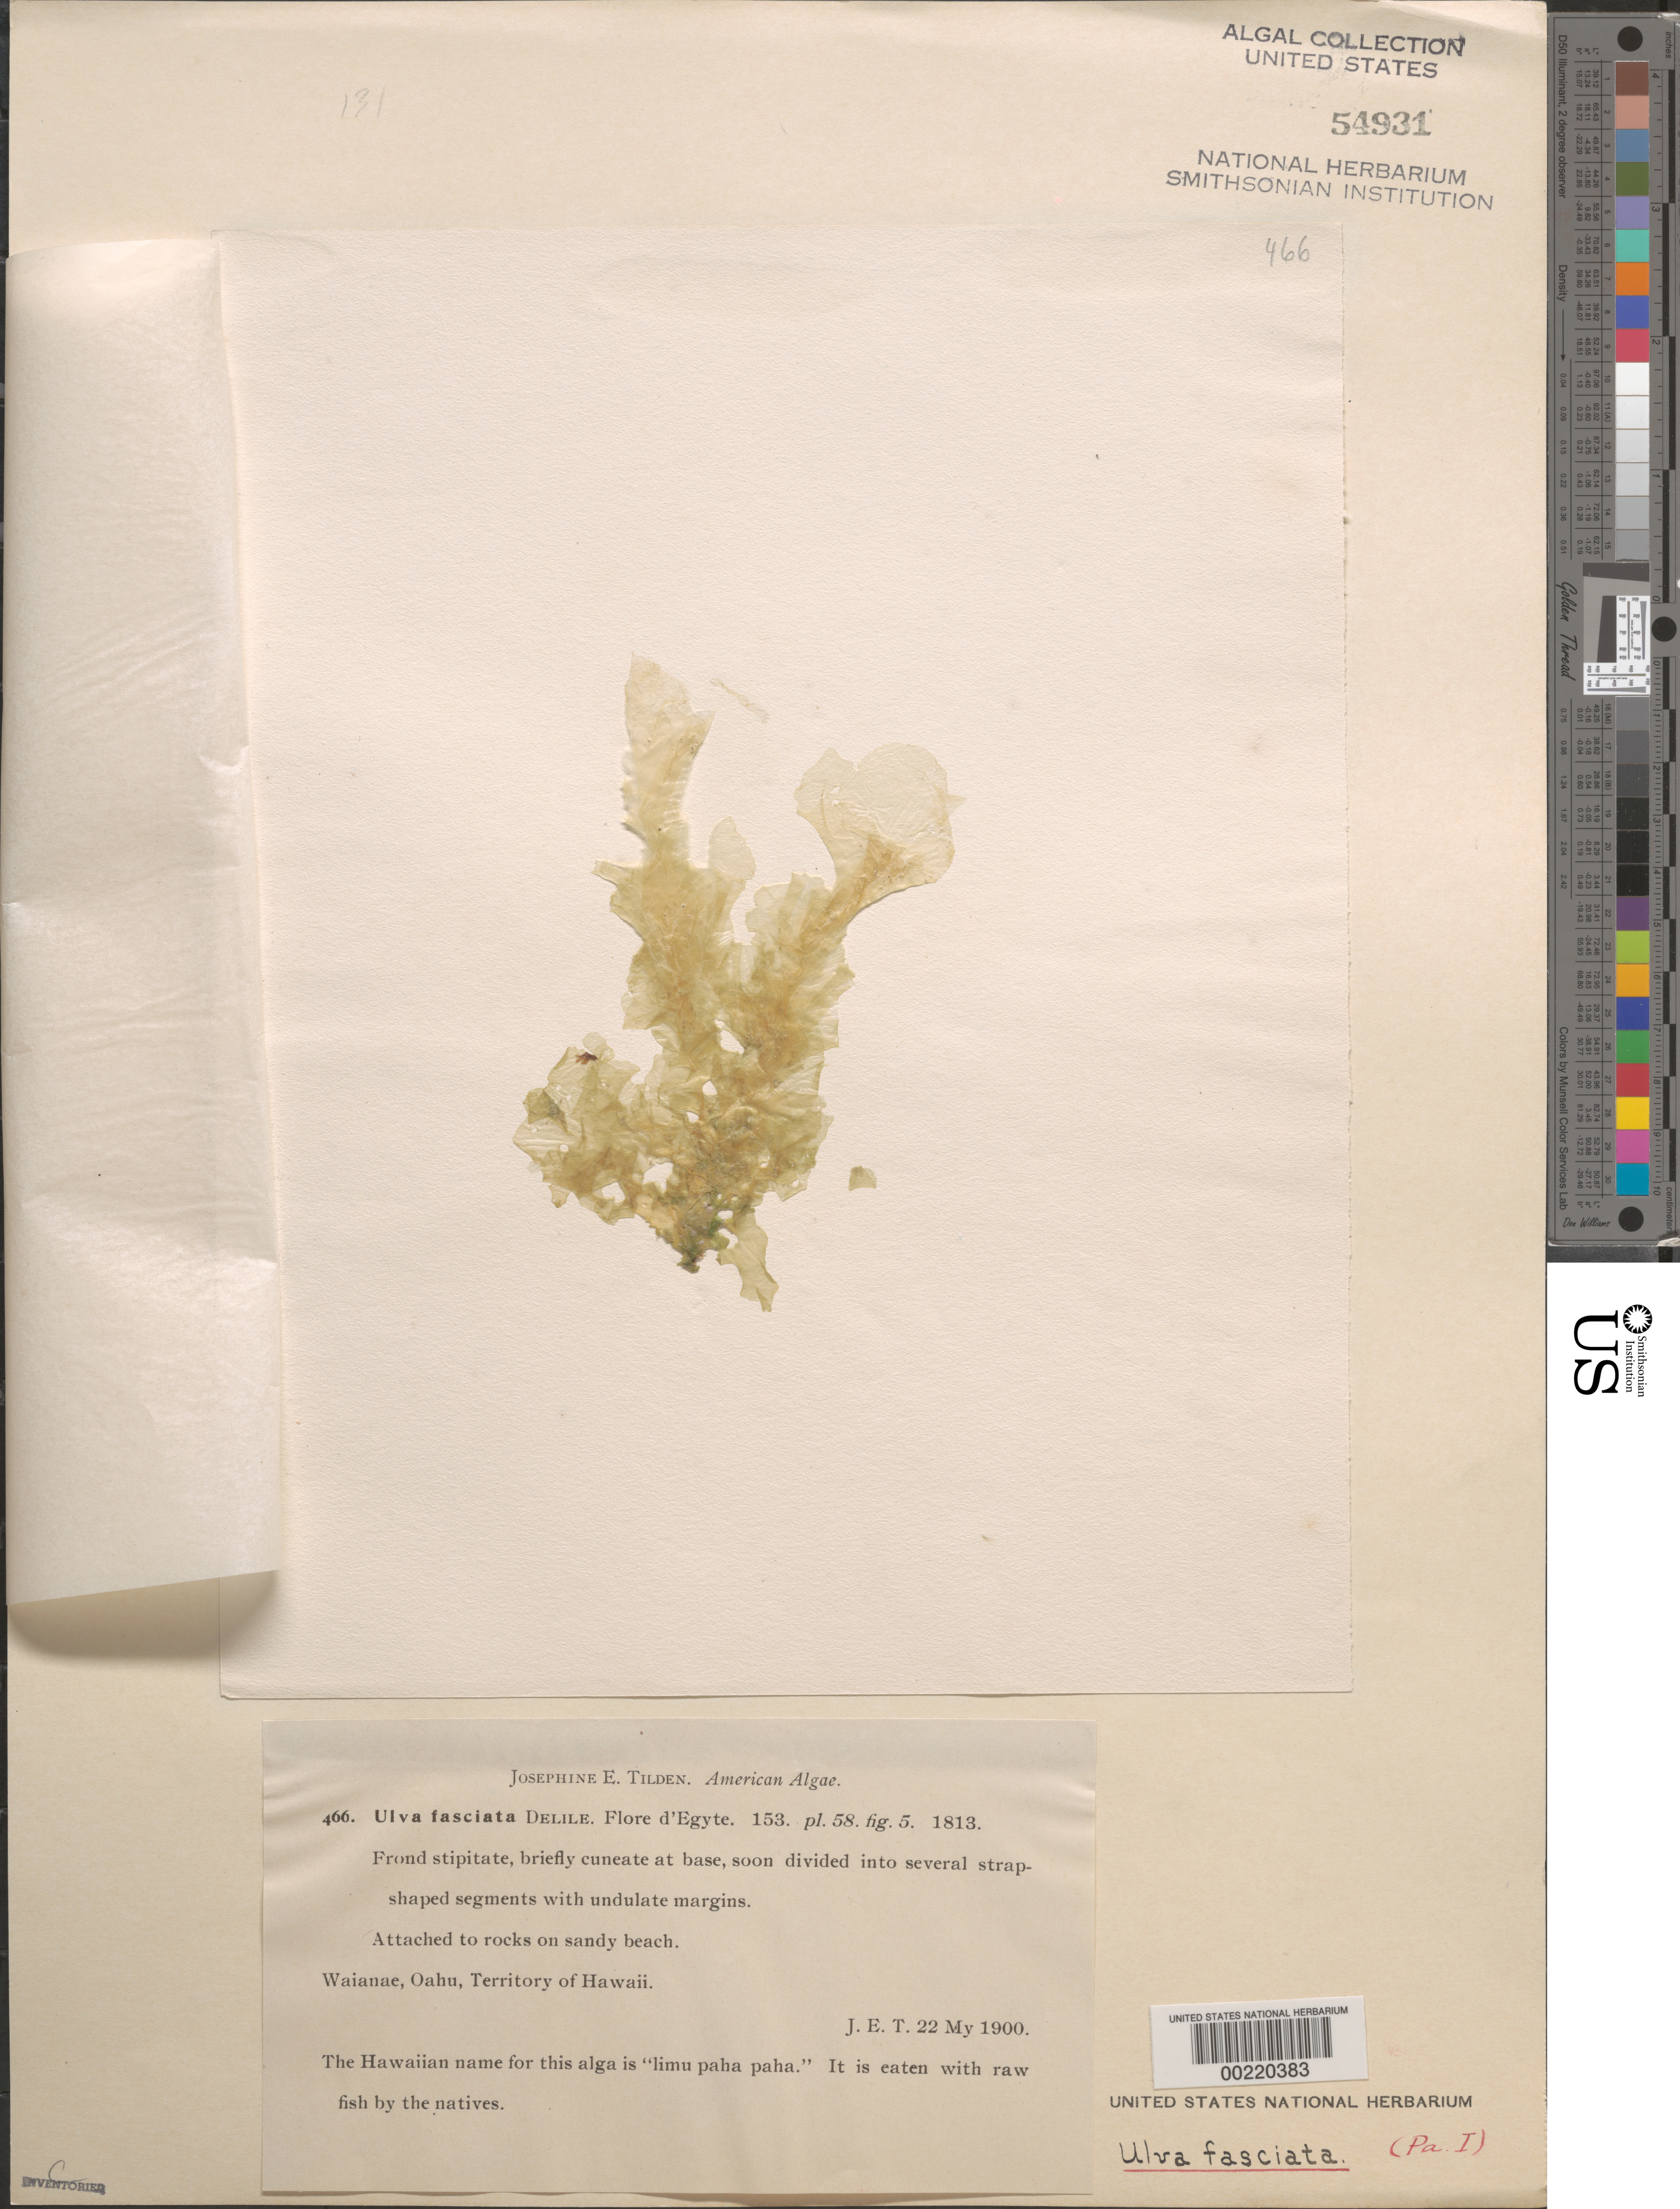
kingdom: Plantae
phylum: Chlorophyta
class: Ulvophyceae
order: Ulvales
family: Ulvaceae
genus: Ulva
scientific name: Ulva lactuca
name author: L.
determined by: Algae name updating Project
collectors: J. E. Tilden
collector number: JET 466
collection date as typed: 22 May 1900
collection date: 1900-05-22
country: United States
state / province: Hawaii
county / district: Honolulu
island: Oahu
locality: Waianae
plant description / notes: Tilden, American Algae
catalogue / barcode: US 54931